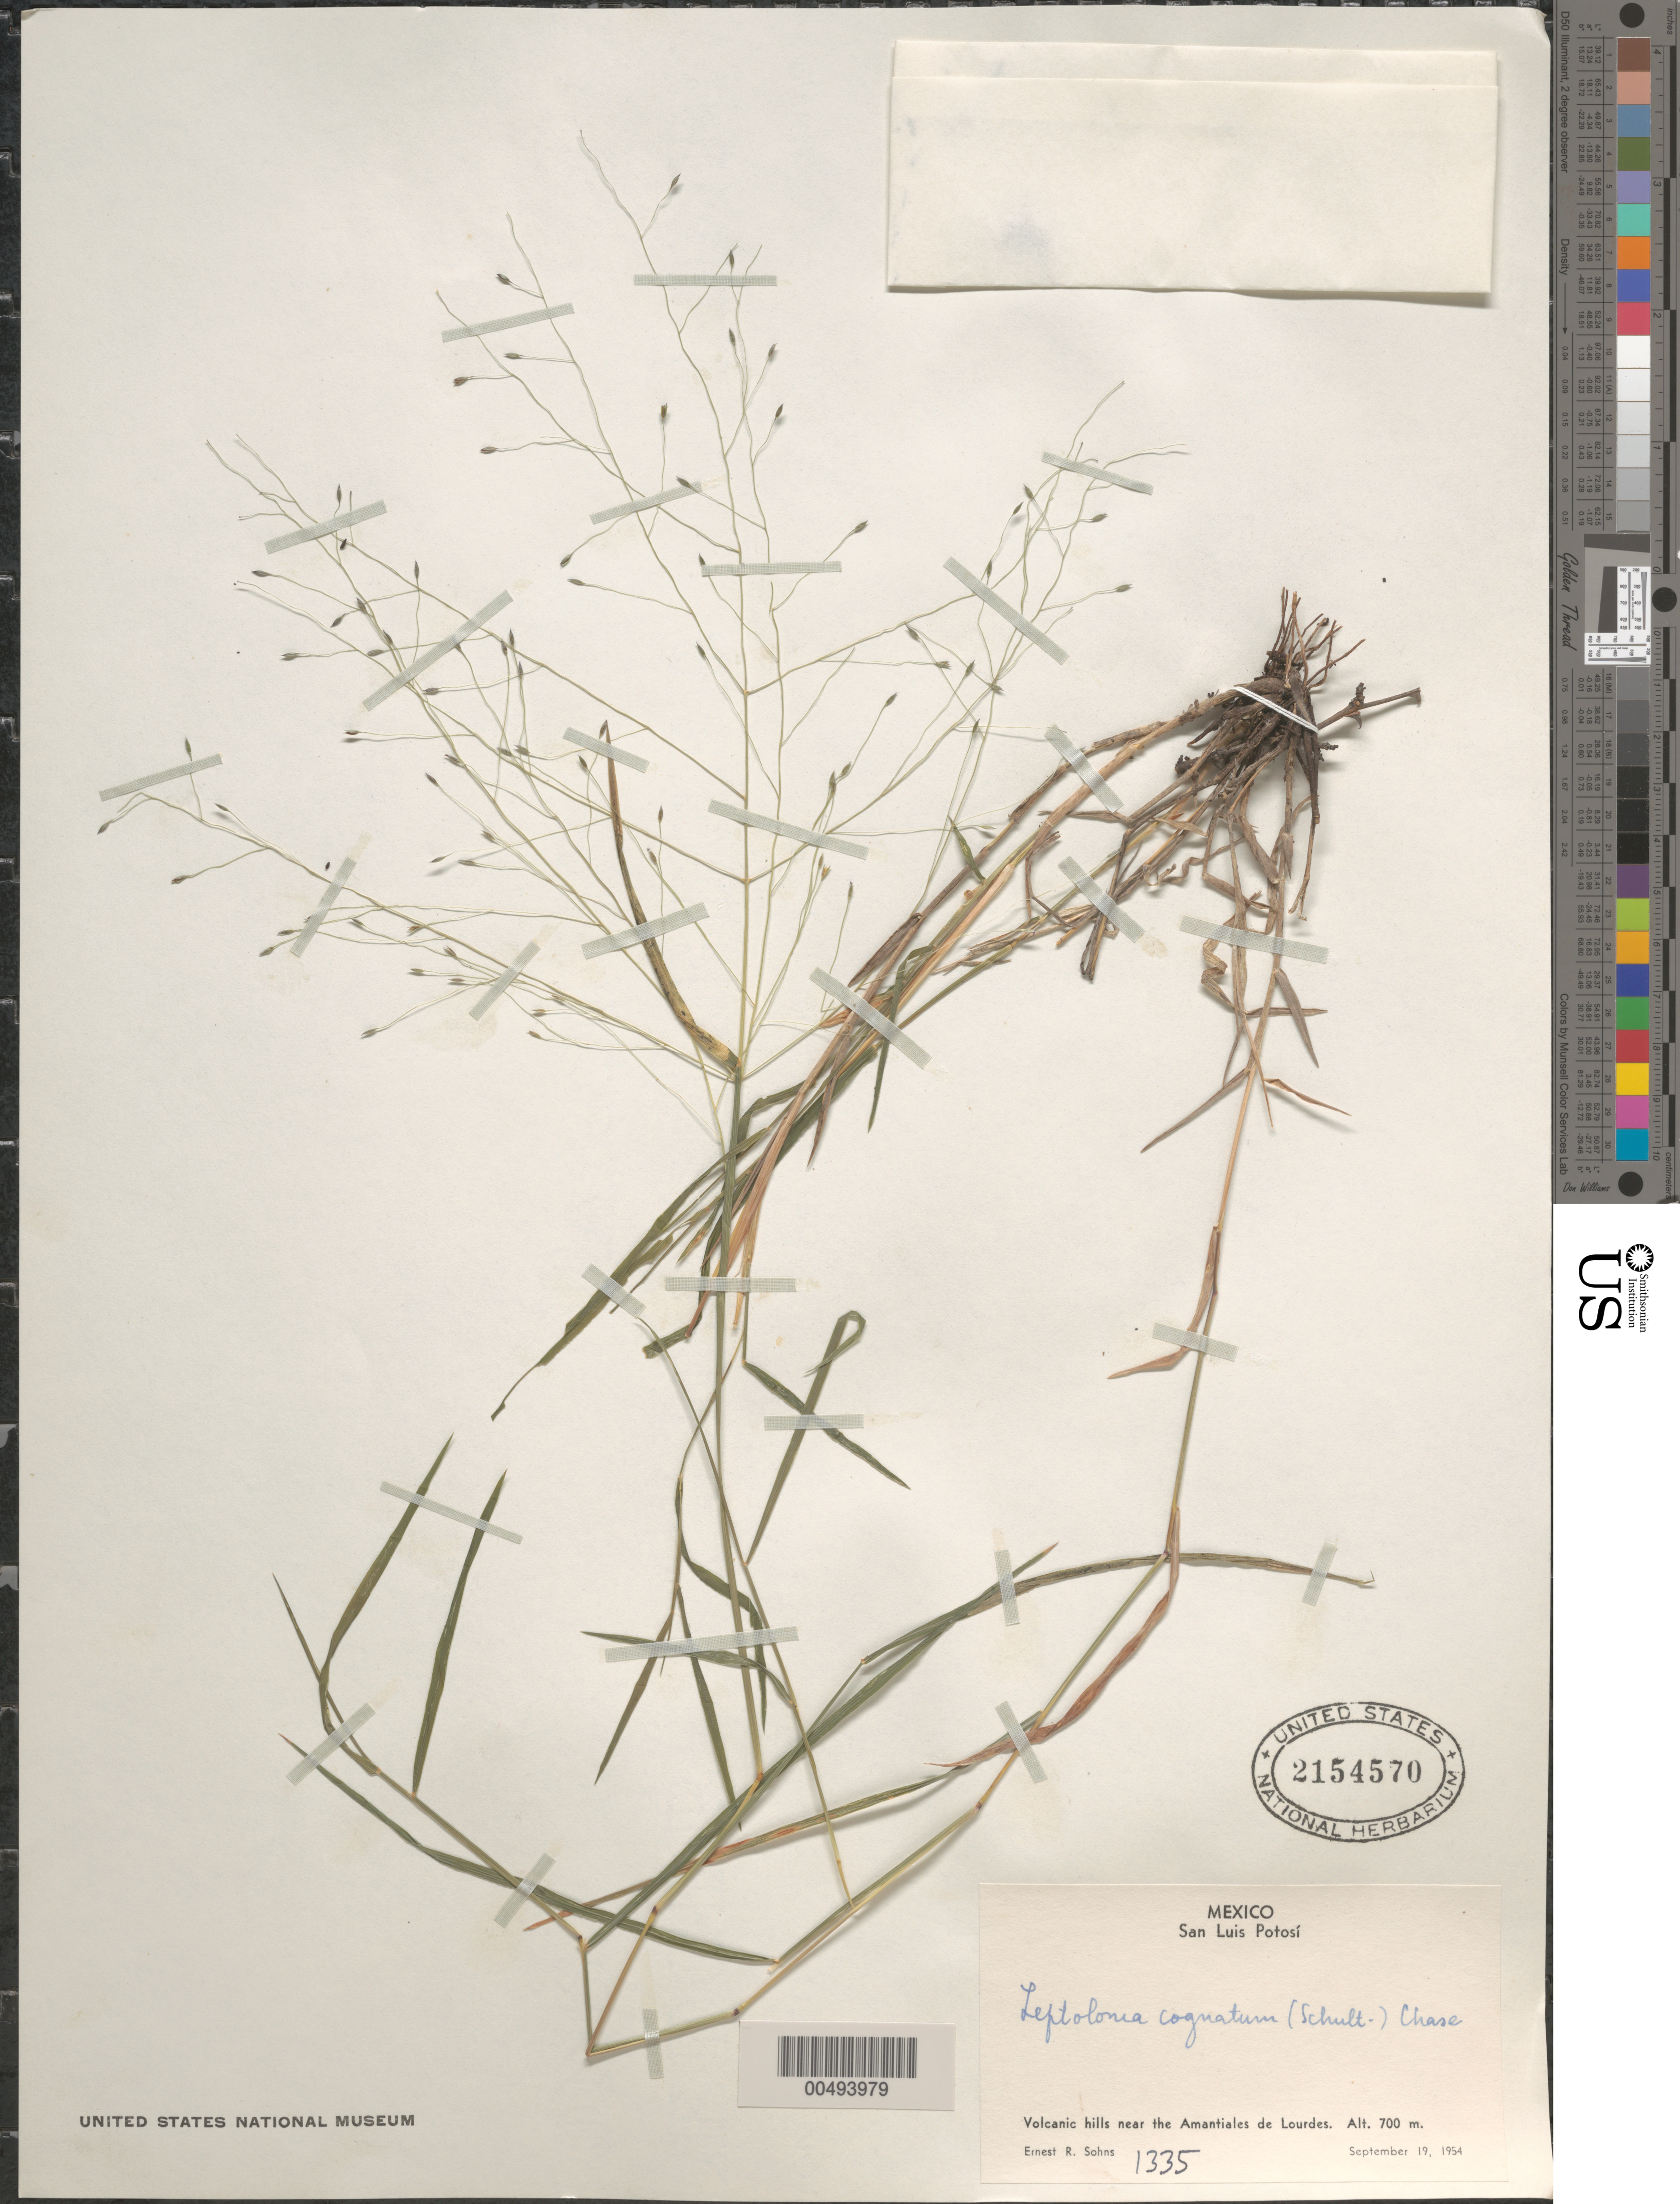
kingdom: Plantae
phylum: Tracheophyta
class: Liliopsida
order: Poales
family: Poaceae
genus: Leptoloma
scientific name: Leptoloma cognatum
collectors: E. R. Sohns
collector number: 1335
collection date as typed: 19 Sep 1954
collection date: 1954-09-19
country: Mexico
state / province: San Luis Potosi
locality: Near the Amantiales de Lourdes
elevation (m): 700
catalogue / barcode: US 2154570